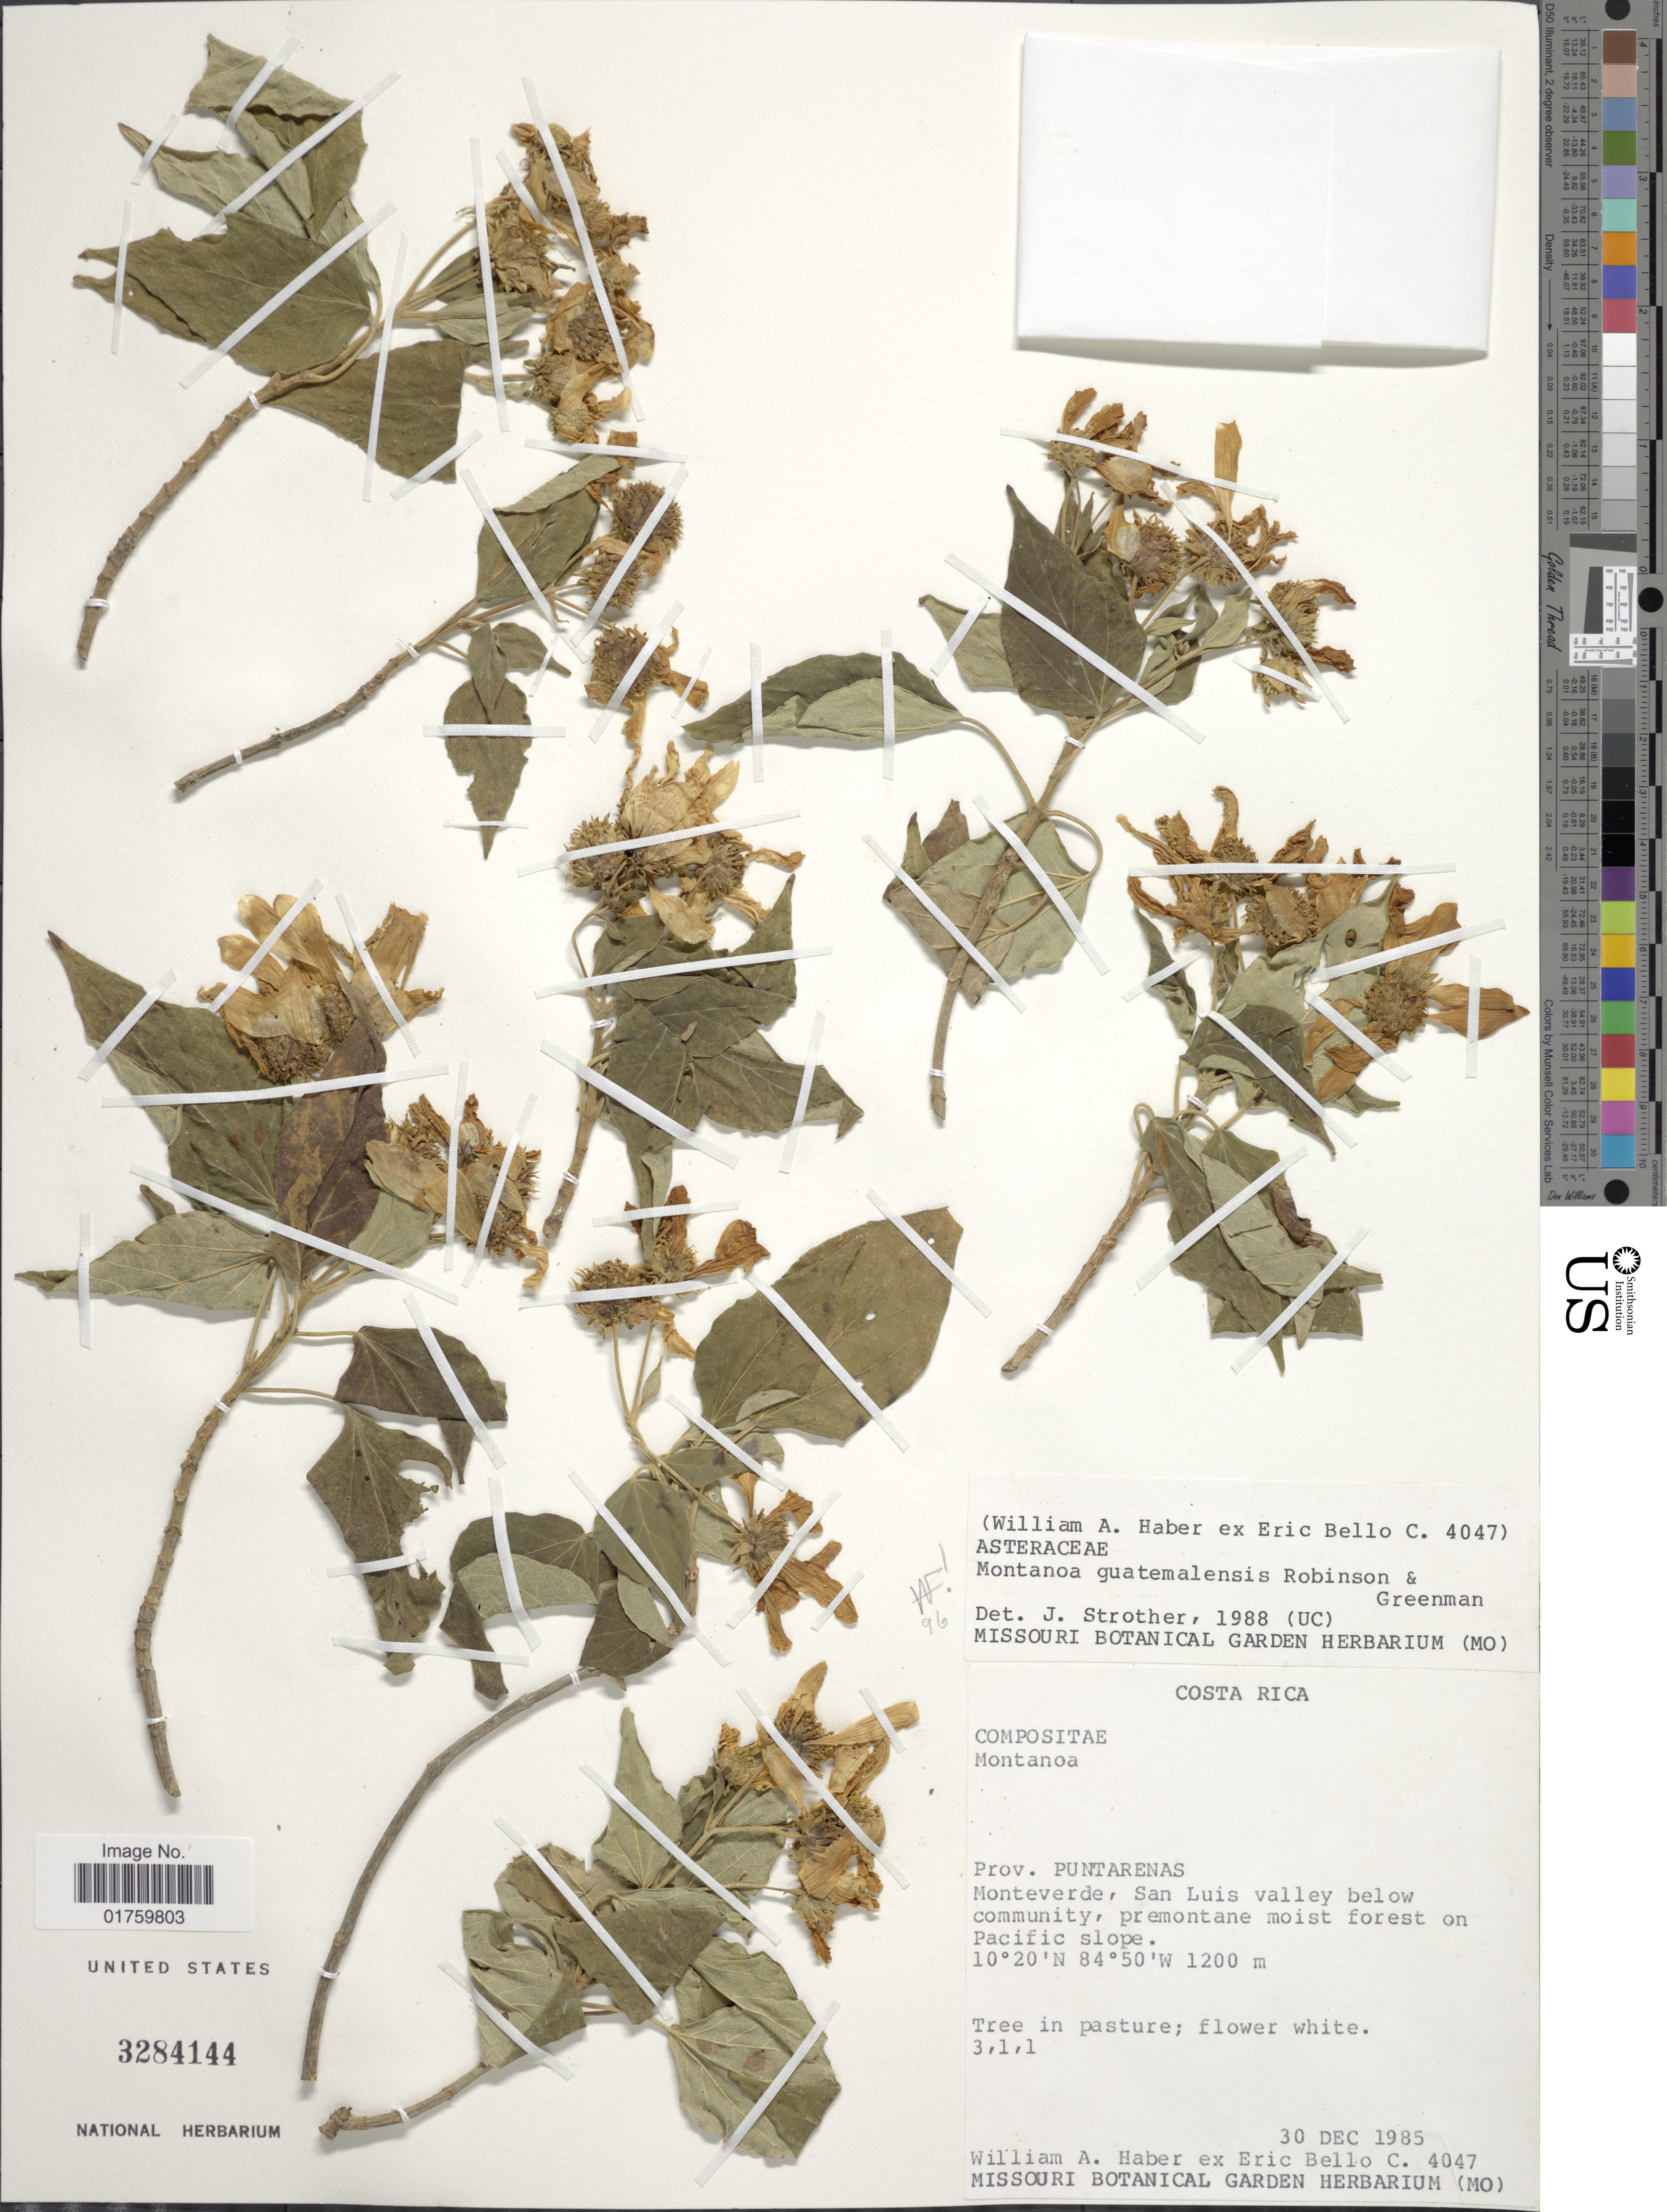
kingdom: Plantae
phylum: Tracheophyta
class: Magnoliopsida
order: Asterales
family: Asteraceae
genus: Montanoa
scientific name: Montanoa guatemalensis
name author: B.L. Rob. & Greenm.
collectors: W. A. Haber & E. Bello C.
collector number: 4047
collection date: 1985-12-30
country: Costa Rica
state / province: Puntarenas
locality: Monteverde, San Luis valley below community, premontane forest on pacific slope.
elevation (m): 1200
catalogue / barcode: US 3284144